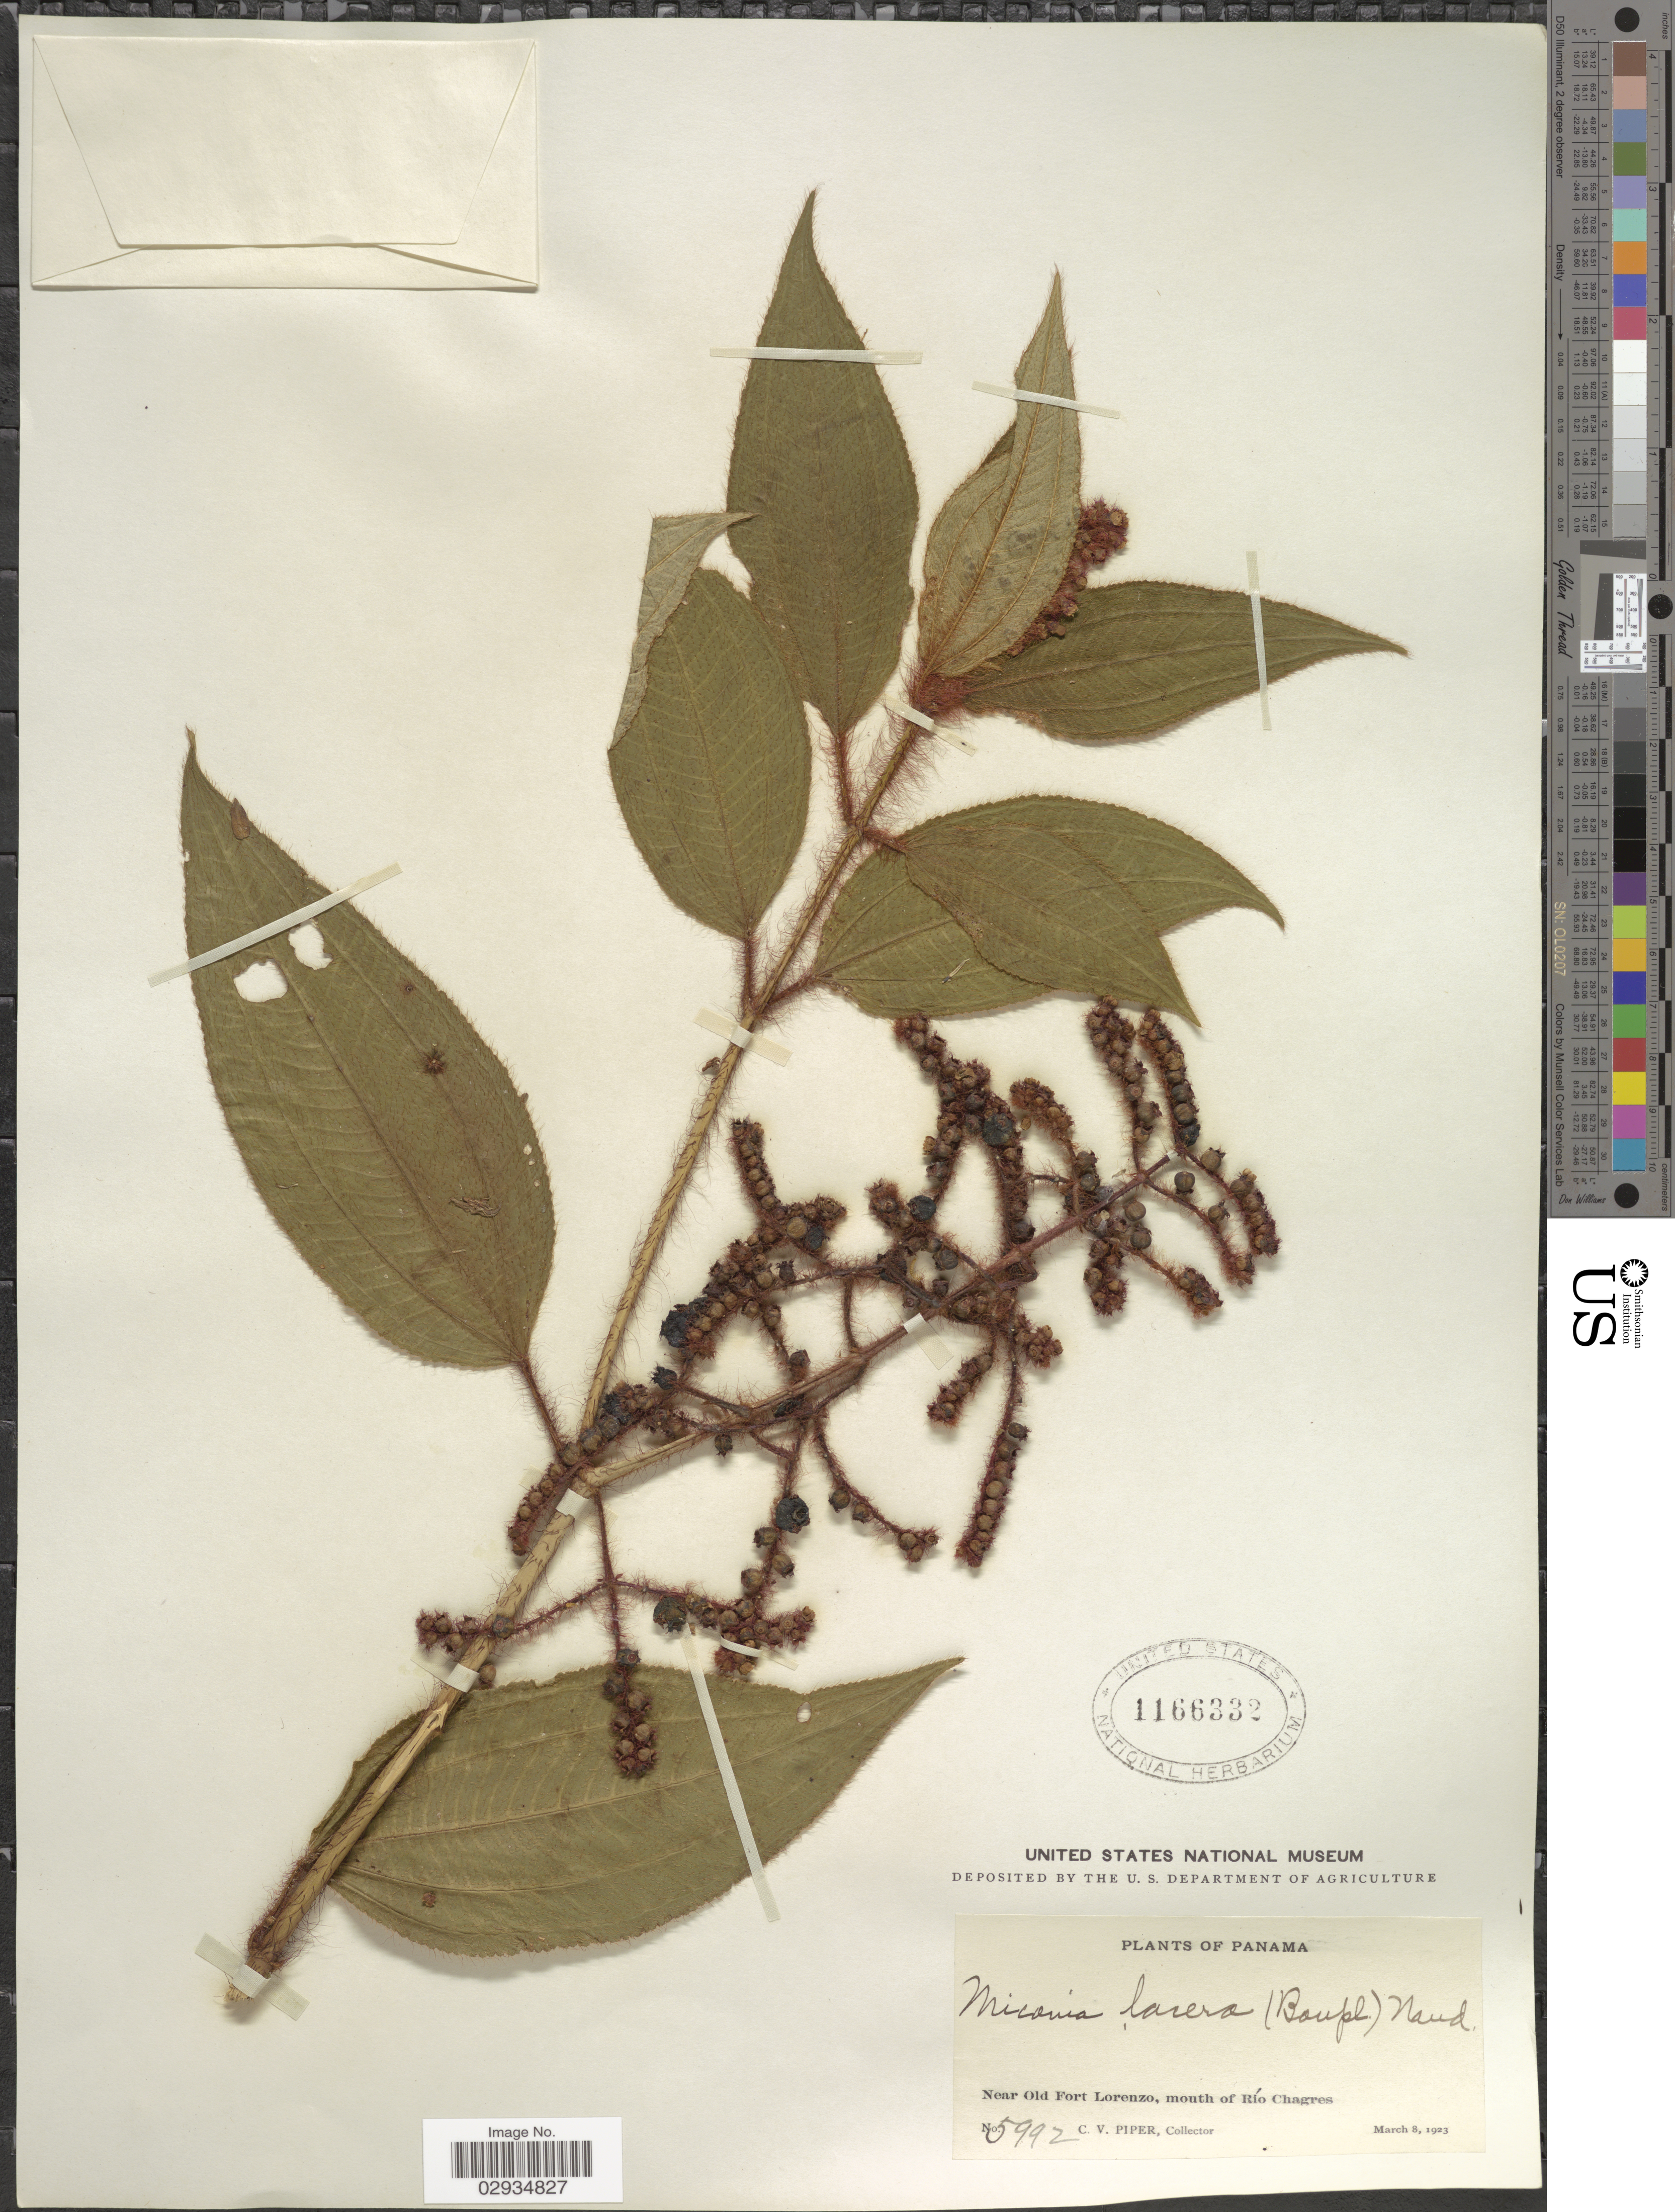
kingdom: Plantae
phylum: Tracheophyta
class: Magnoliopsida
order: Myrtales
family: Melastomataceae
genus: Miconia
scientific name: Miconia lacera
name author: (Bonpl.) Naudin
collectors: C. V. Piper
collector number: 5992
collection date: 1923-03-08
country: Panama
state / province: Colón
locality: Near Old Fort Lorenzo, mouth of Río Chagres.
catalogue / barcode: US 1166332